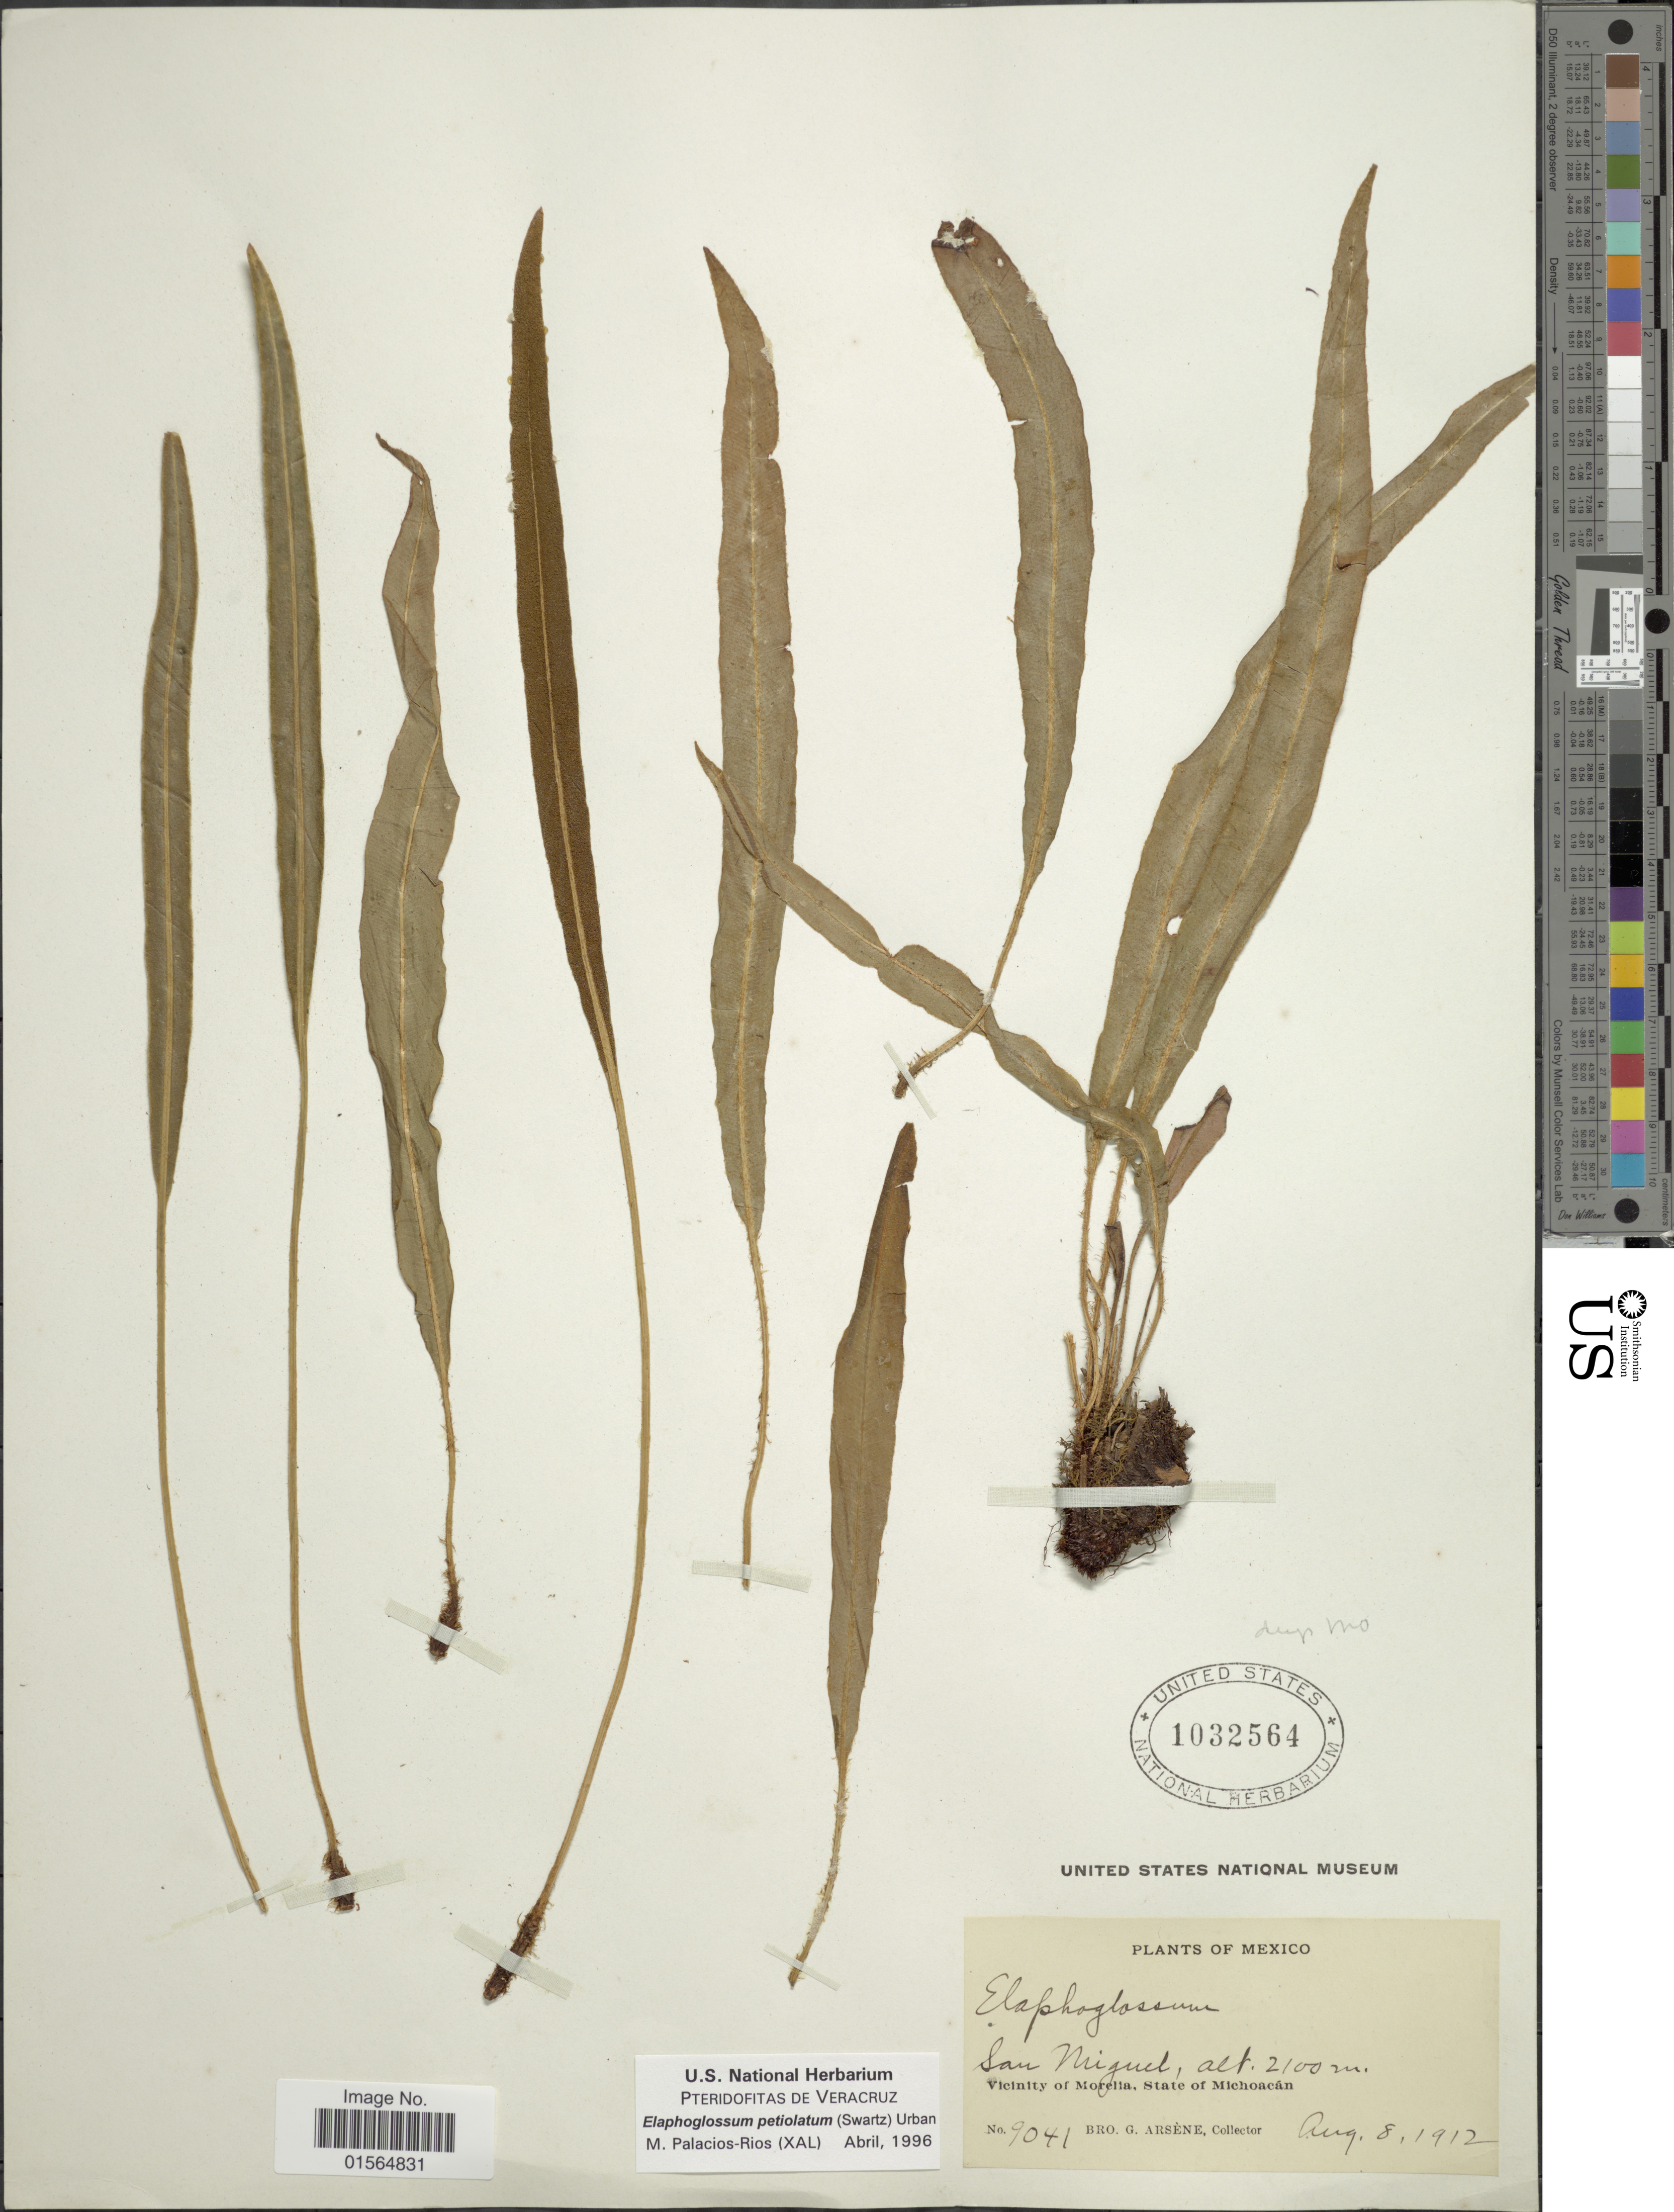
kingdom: Plantae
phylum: Tracheophyta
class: Polypodiopsida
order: Polypodiales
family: Dryopteridaceae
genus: Elaphoglossum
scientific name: Elaphoglossum petiolatum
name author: (Sw.) Urb.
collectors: Bro. G. Arsène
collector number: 9041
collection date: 1912-08-08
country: Mexico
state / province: Michoacán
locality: San Miguel, Vicinity of Morelia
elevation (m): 2100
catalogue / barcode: US 1032564